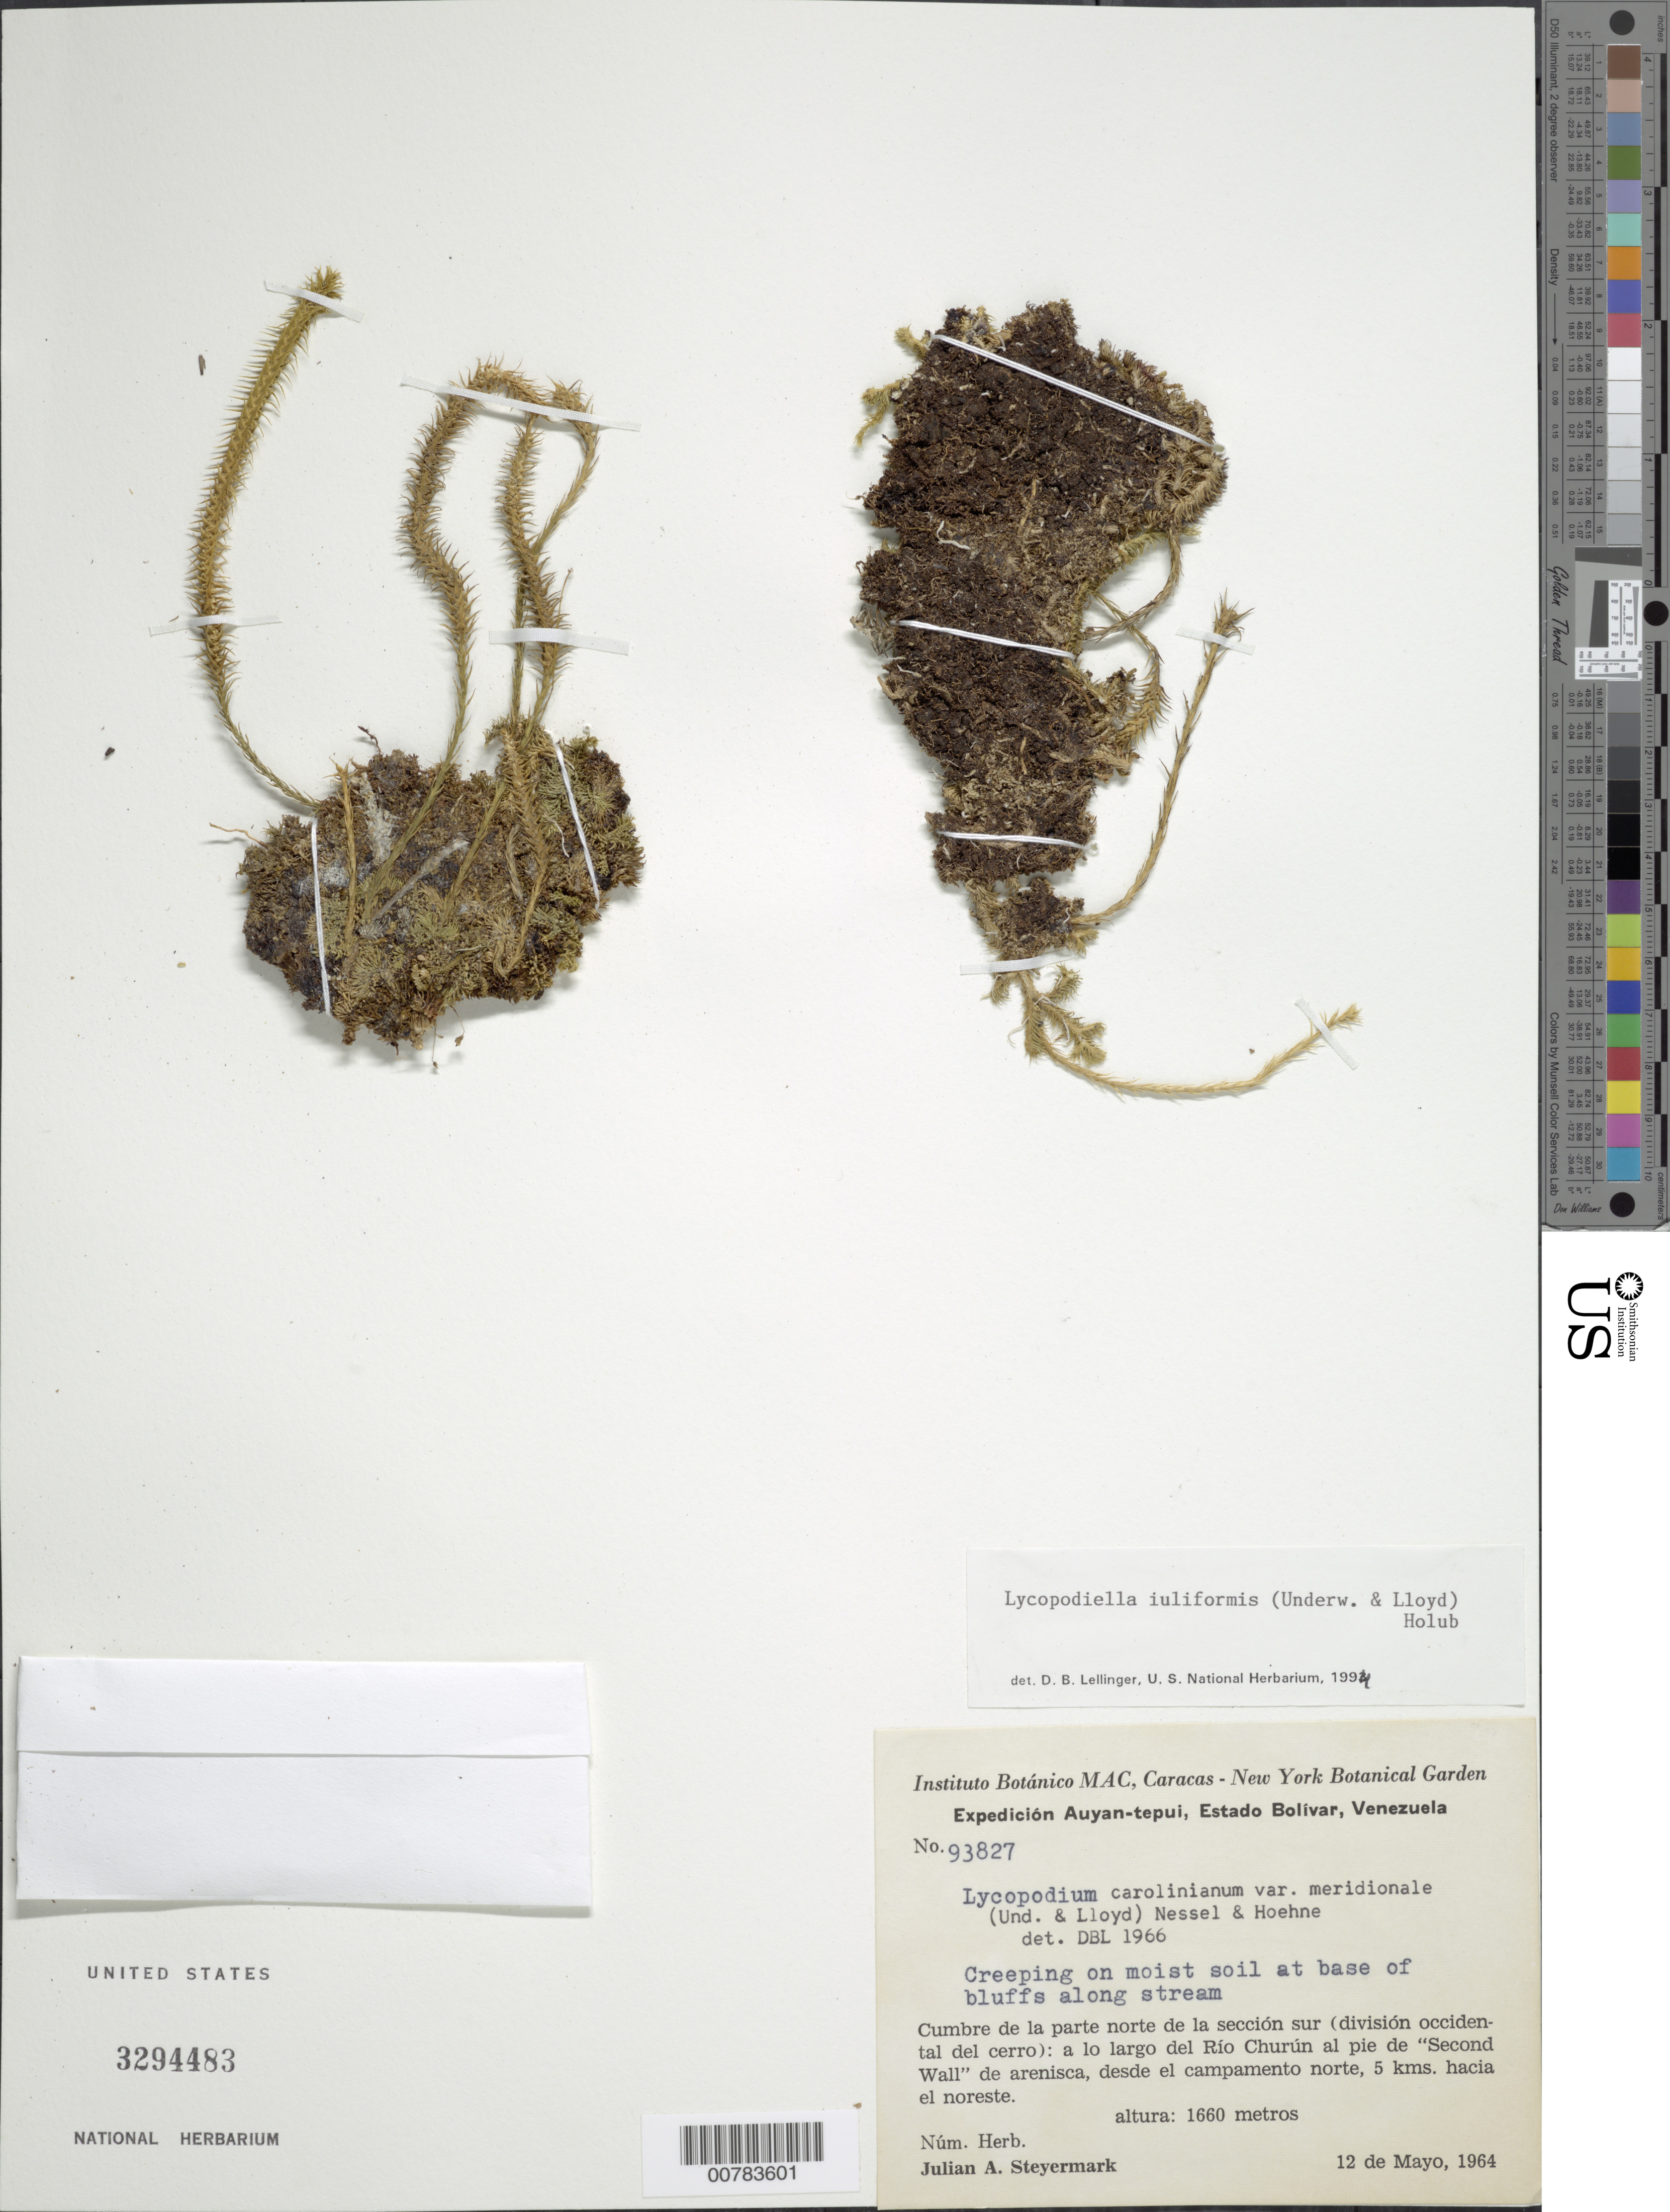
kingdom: Plantae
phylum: Tracheophyta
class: Lycopodiopsida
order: Lycopodiales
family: Lycopodiaceae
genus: Pseudolycopodiella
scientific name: Pseudolycopodiella iuliformis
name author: (Underw. & F.E. Lloyd) Holub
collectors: J. Steyermark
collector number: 93827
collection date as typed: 12-May-64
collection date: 1964-05-12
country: Venezuela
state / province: Bolívar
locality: Auyan-tepuí, Río Churún, de la parte norte de la sección sur (división occidental del cerro); a lo largo del Río Churún al pie de "Second Wall" desde el campamento norte, 5 km hacia el noreste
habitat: Arenisa, moist soil at base of bluffs along stream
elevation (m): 1660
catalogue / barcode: US 3294483